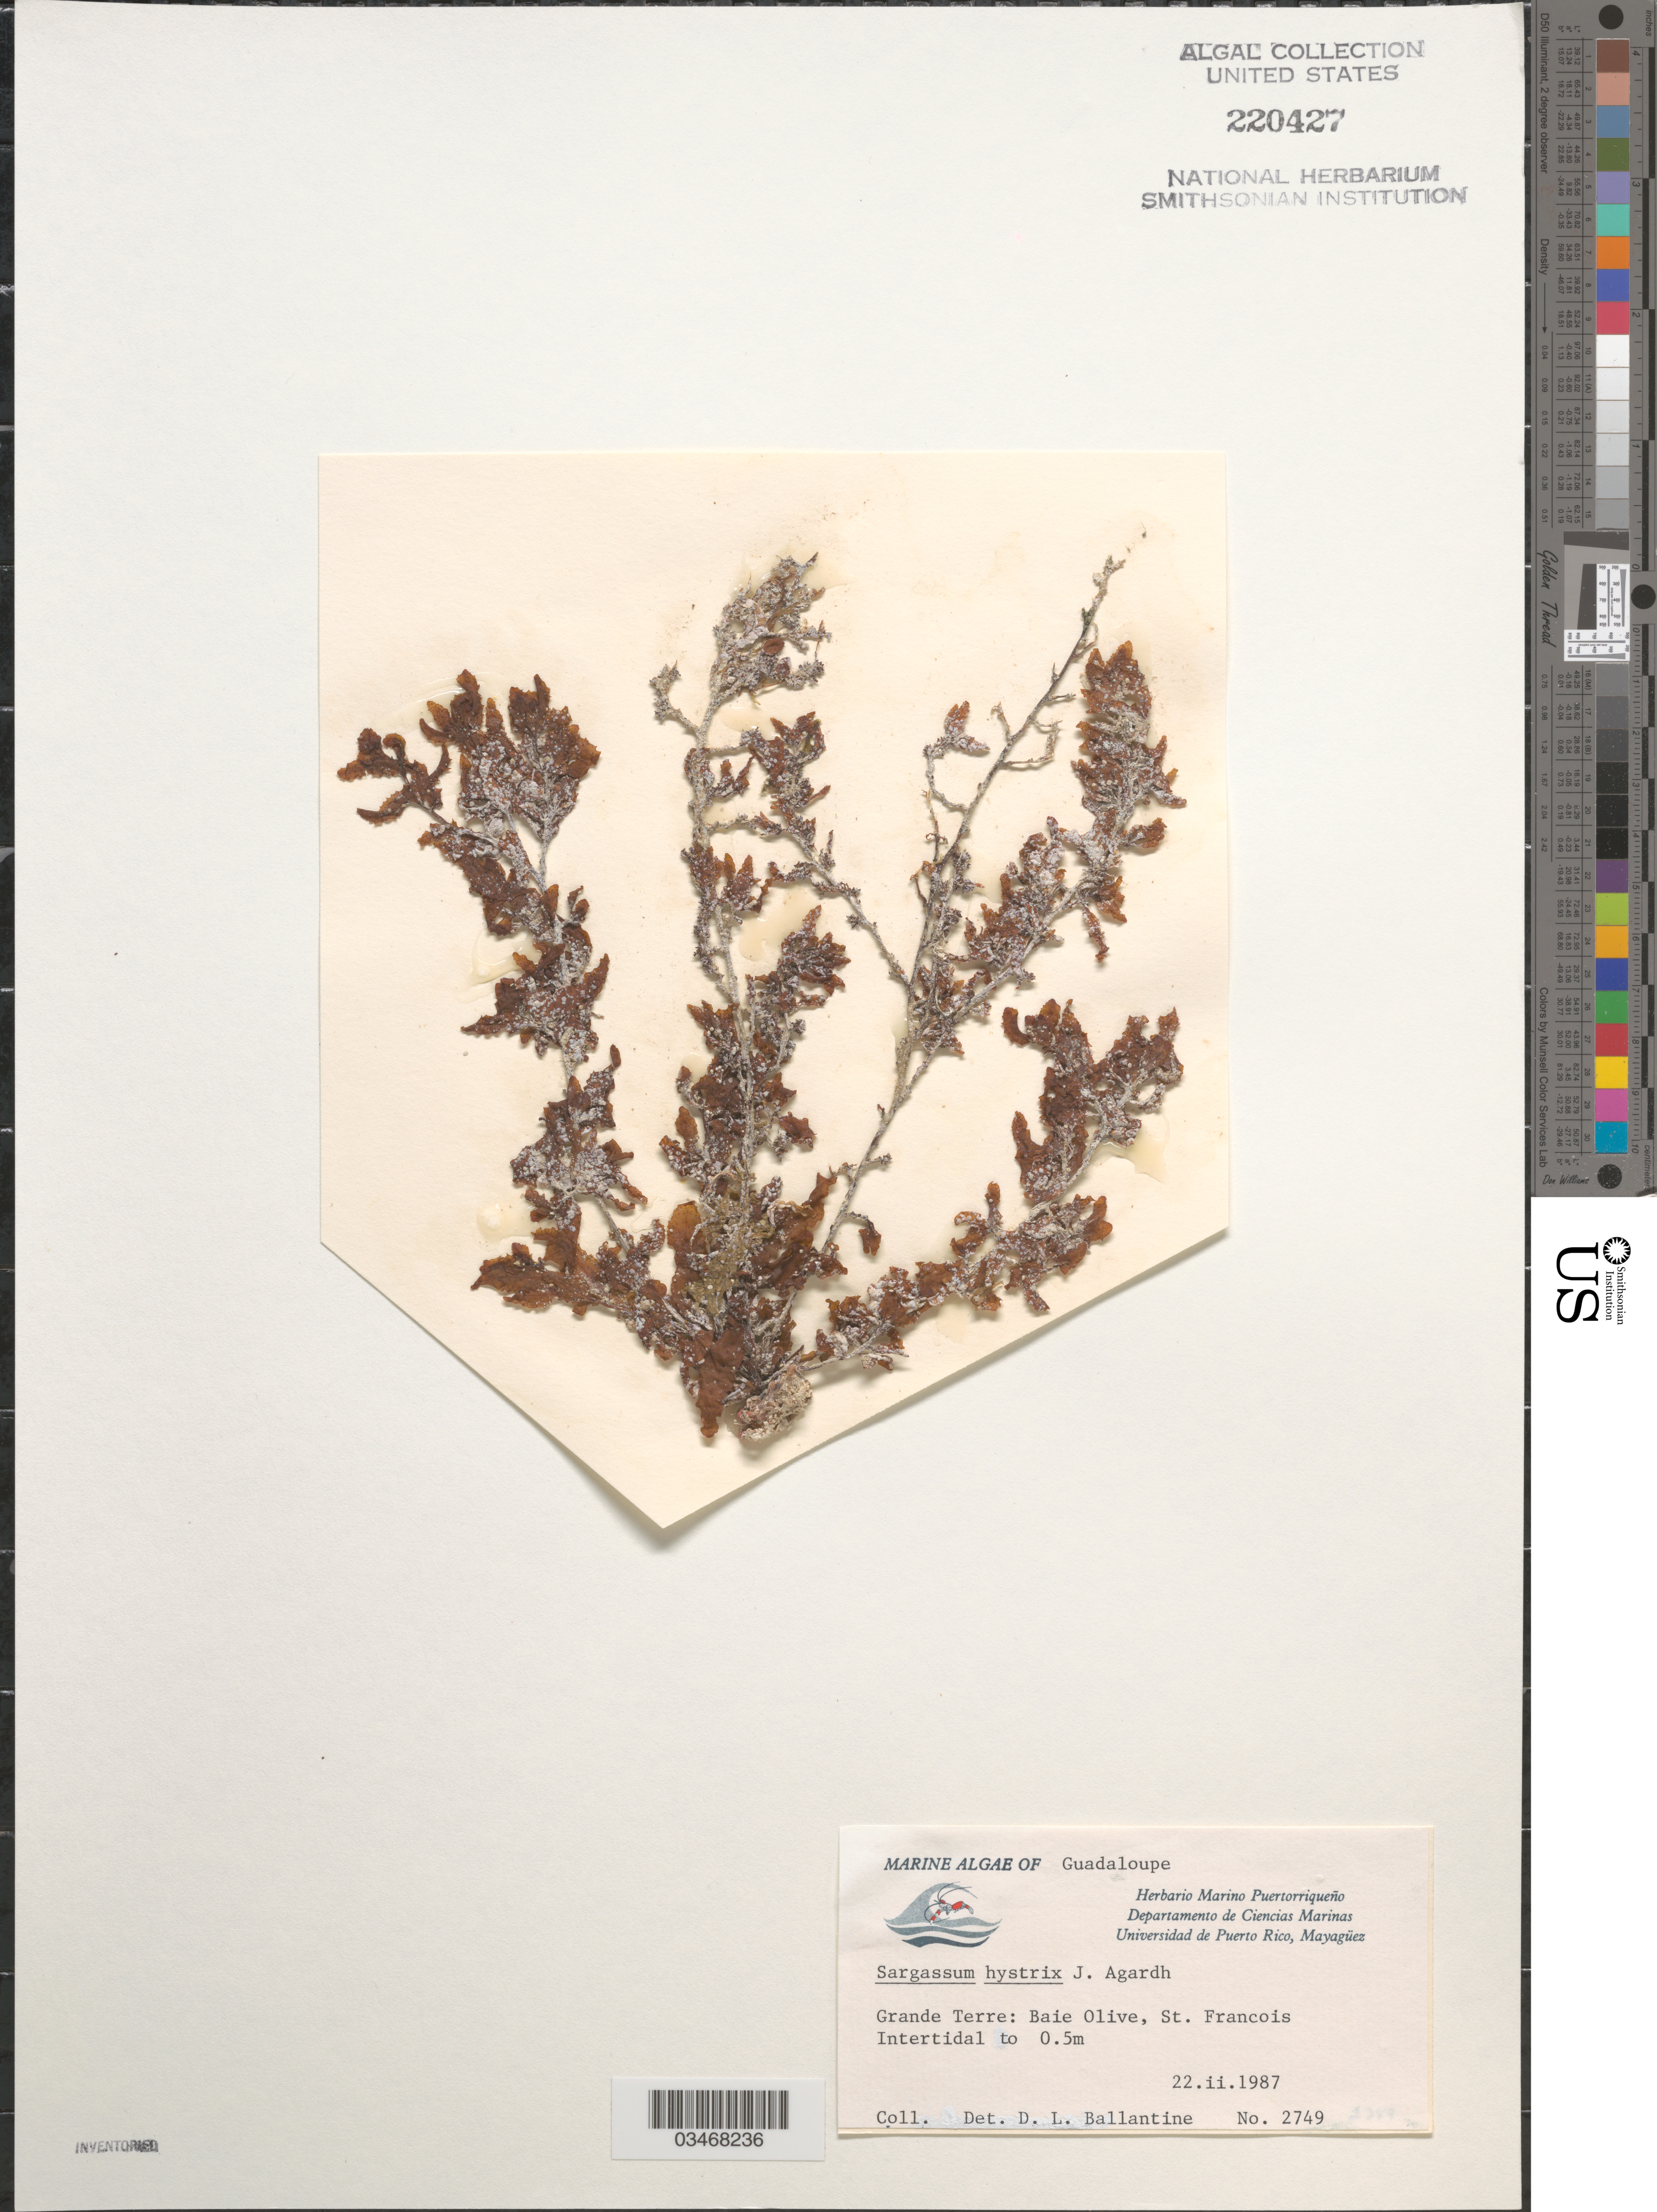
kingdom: Chromista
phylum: Ochrophyta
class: Phaeophyceae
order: Fucales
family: Sargassaceae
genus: Sargassum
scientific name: Sargassum hystrix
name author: J. Agardh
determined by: Ballantine, D. L.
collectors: D.L. Ballantine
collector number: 2749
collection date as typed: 22 Feb 1987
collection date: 1987-02-22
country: Guadeloupe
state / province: Grande-Terre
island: Grande Terre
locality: Baie Olive, St. Francois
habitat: Intertidal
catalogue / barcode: US 220427